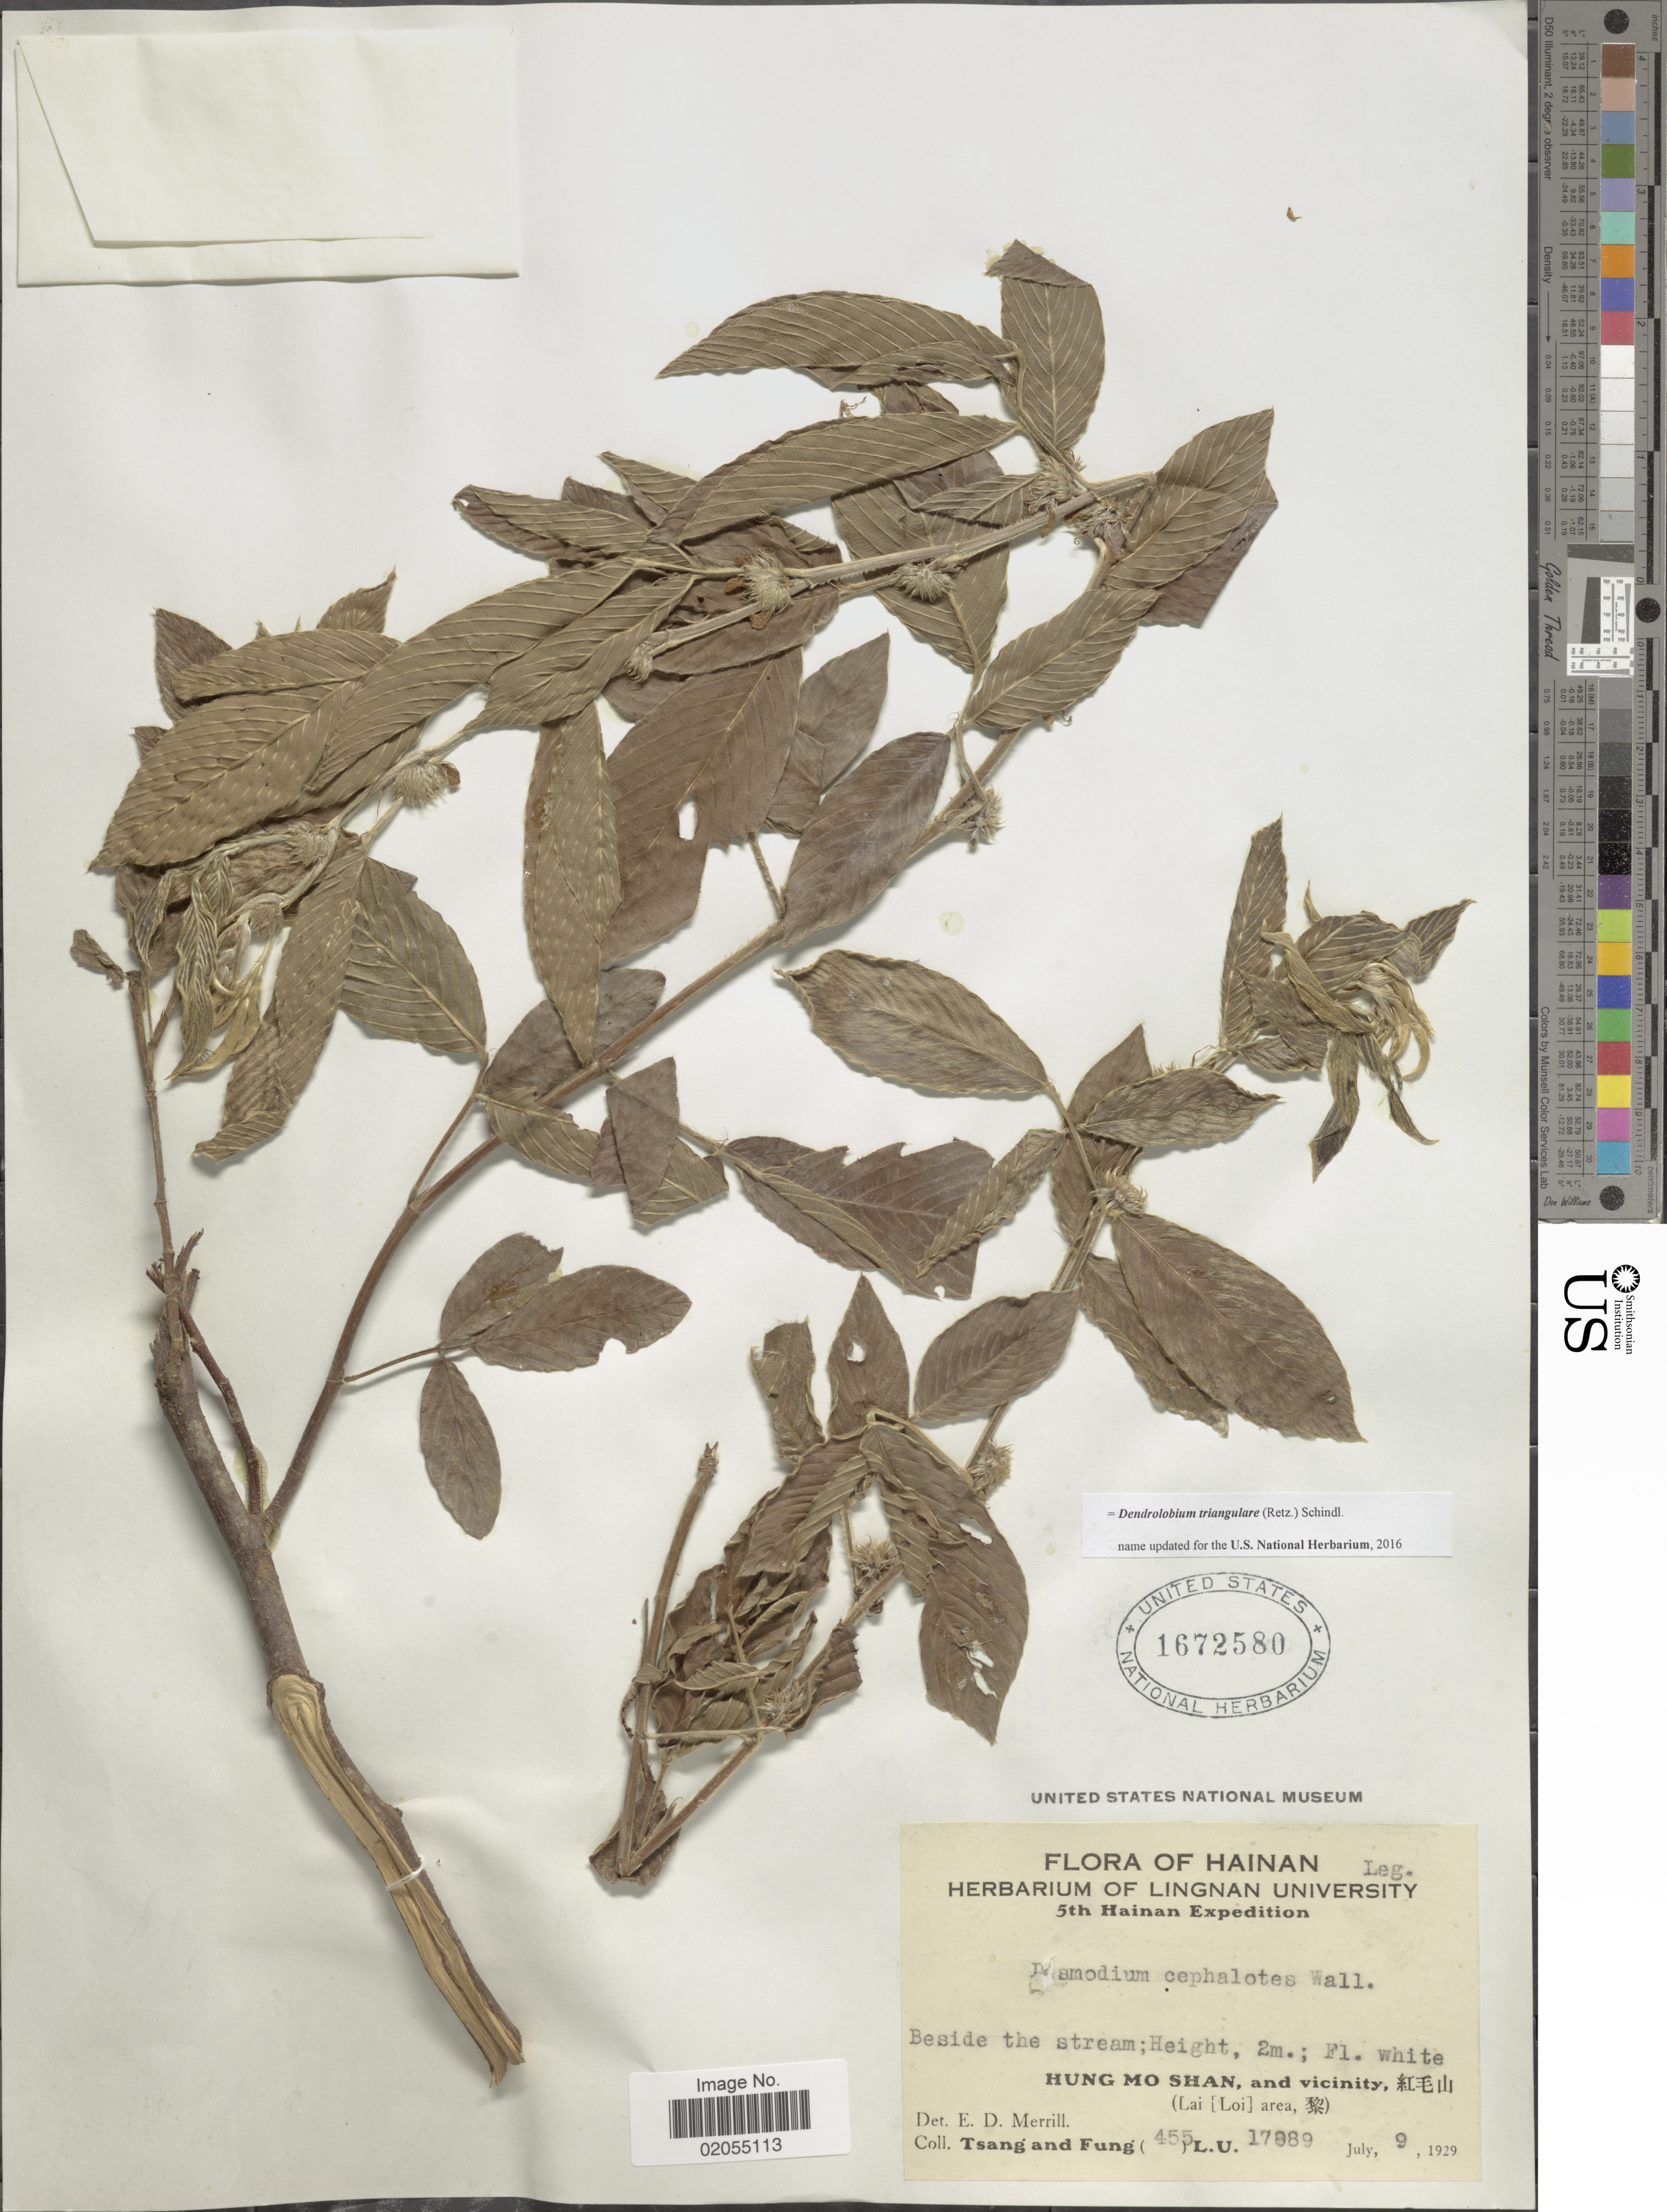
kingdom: Plantae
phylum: Tracheophyta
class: Magnoliopsida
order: Fabales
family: Fabaceae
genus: Dendrolobium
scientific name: Dendrolobium triangulare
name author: (Retz.) Schindl.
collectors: W. T. Tsang & L. Fung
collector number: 455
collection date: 1929-07-09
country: China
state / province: Hainan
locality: Hung Mo Shan, and vicinity, (Lai [Loi] area)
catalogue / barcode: US 1672580